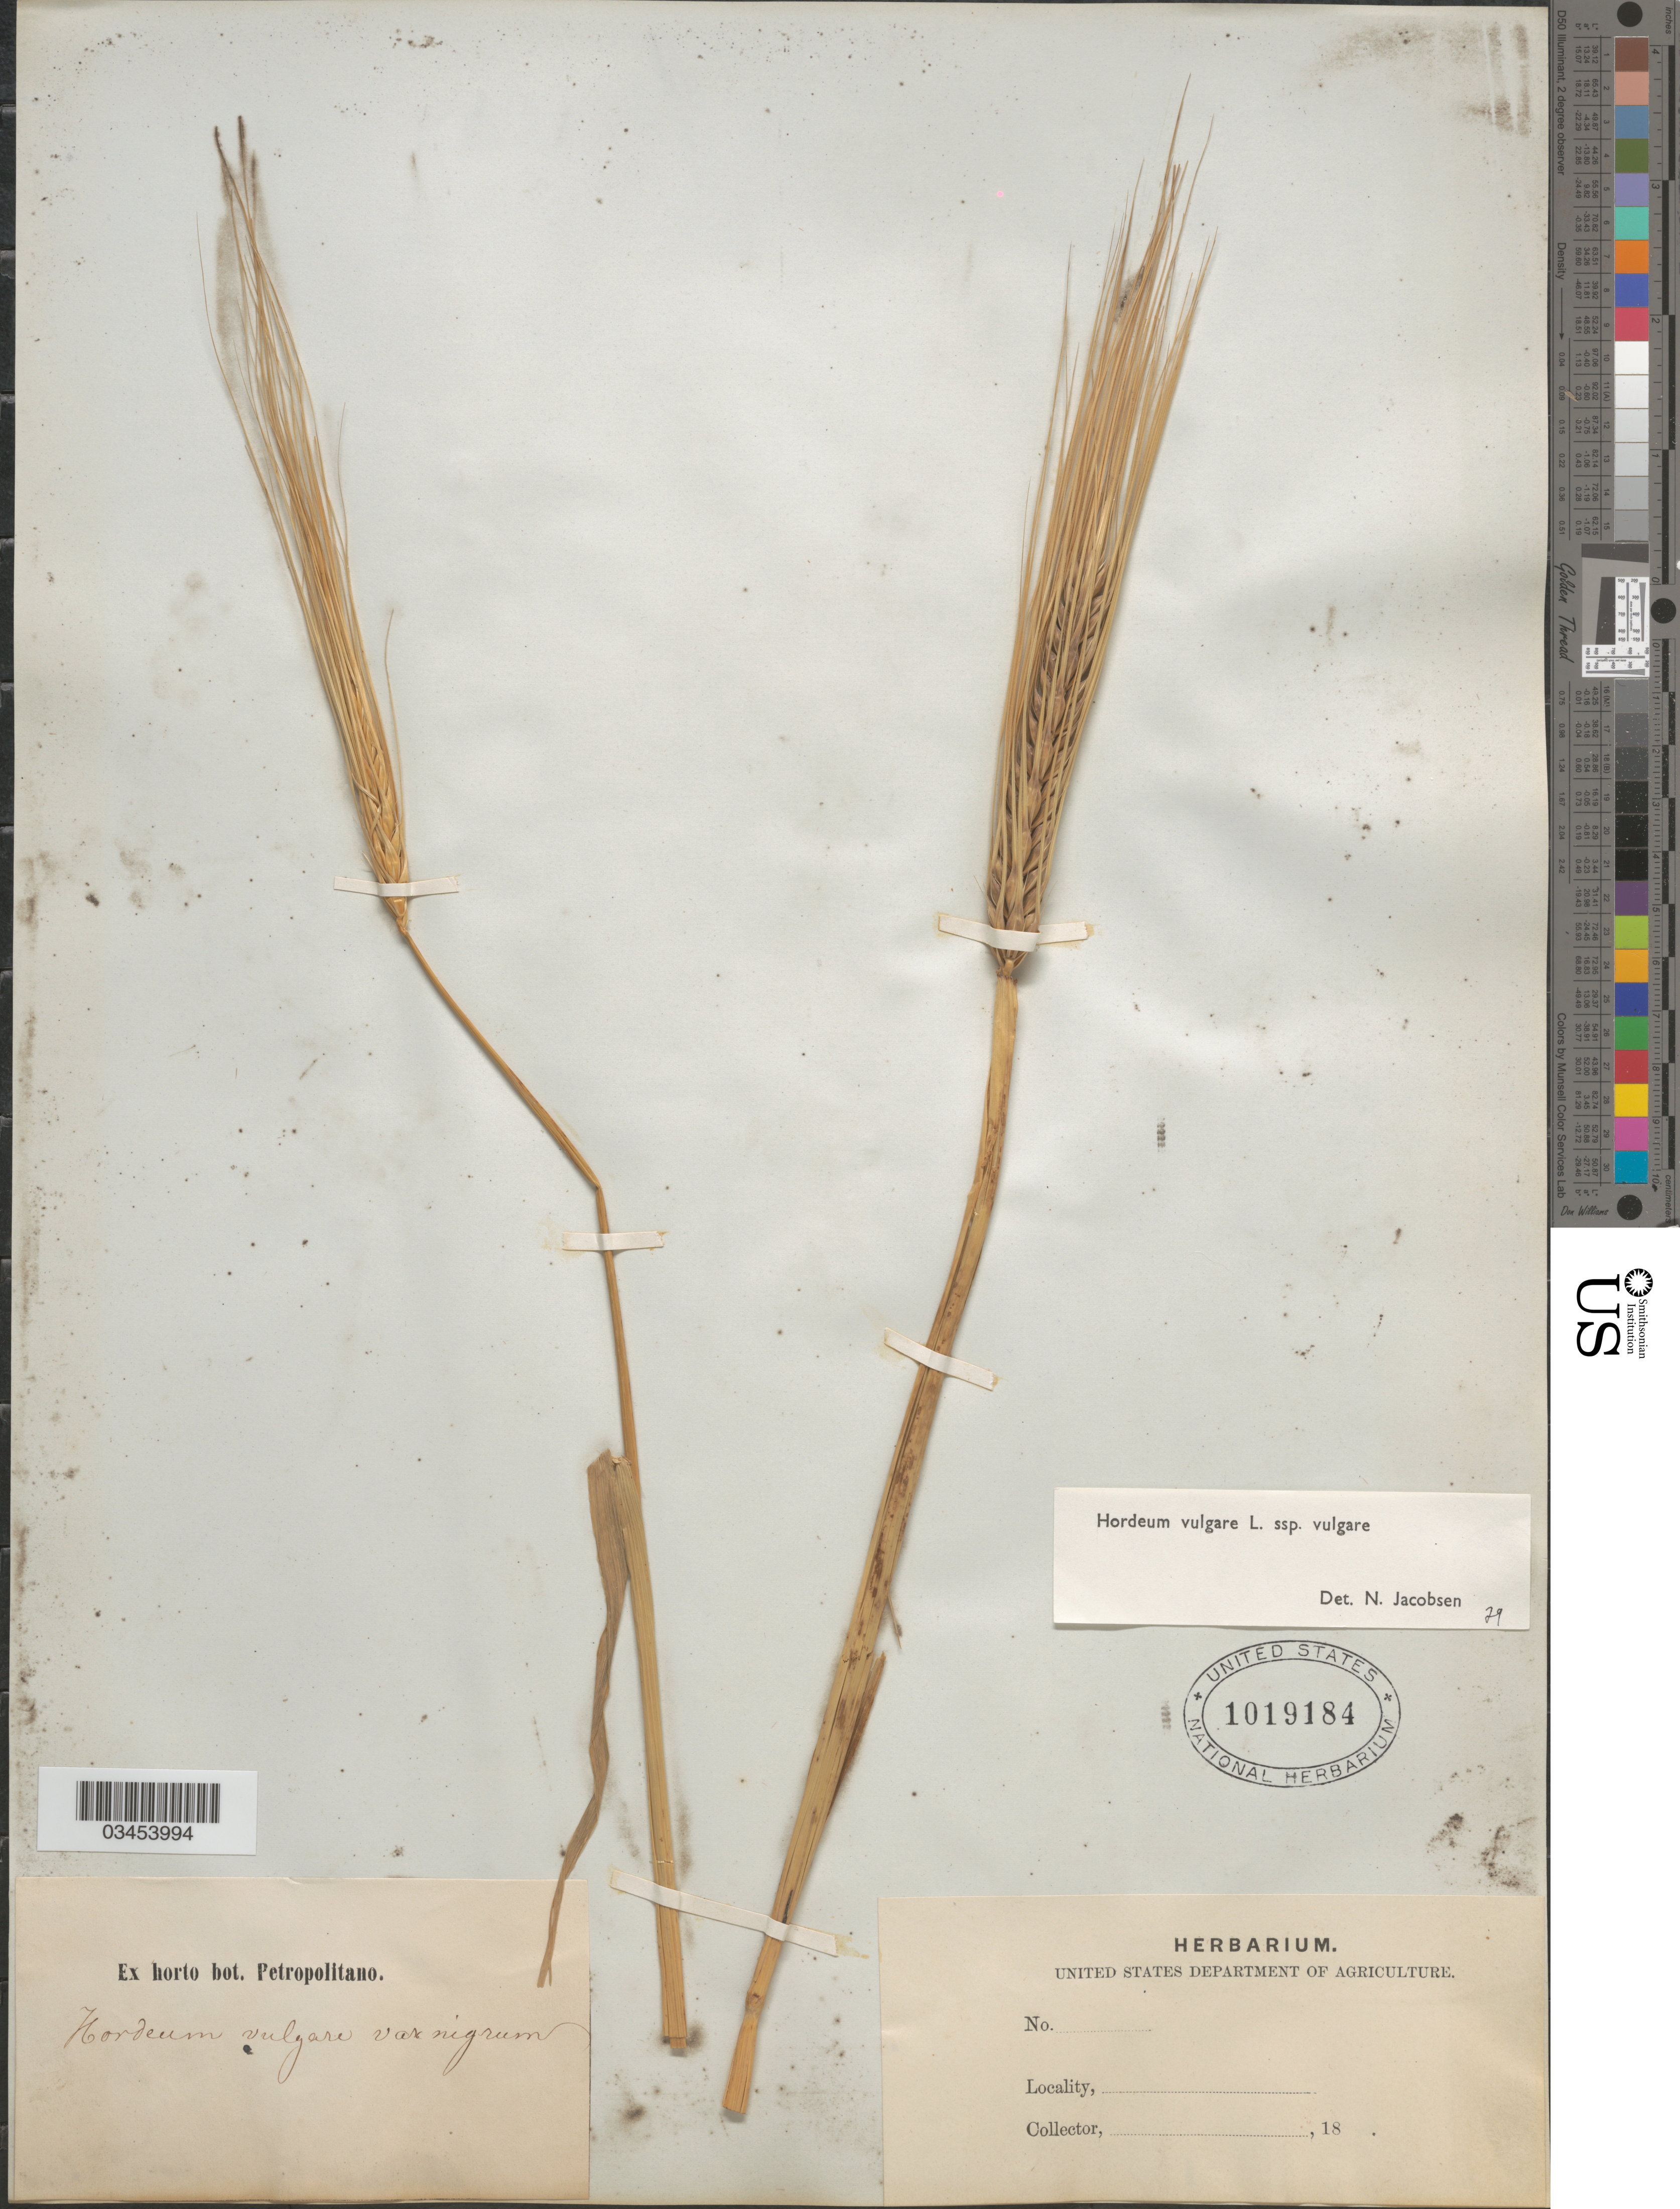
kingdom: Plantae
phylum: Tracheophyta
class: Liliopsida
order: Poales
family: Poaceae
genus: Hordeum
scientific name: Hordeum vulgare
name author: L.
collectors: ex Horto Bot. Petropolitano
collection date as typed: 18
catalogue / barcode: US 1019184